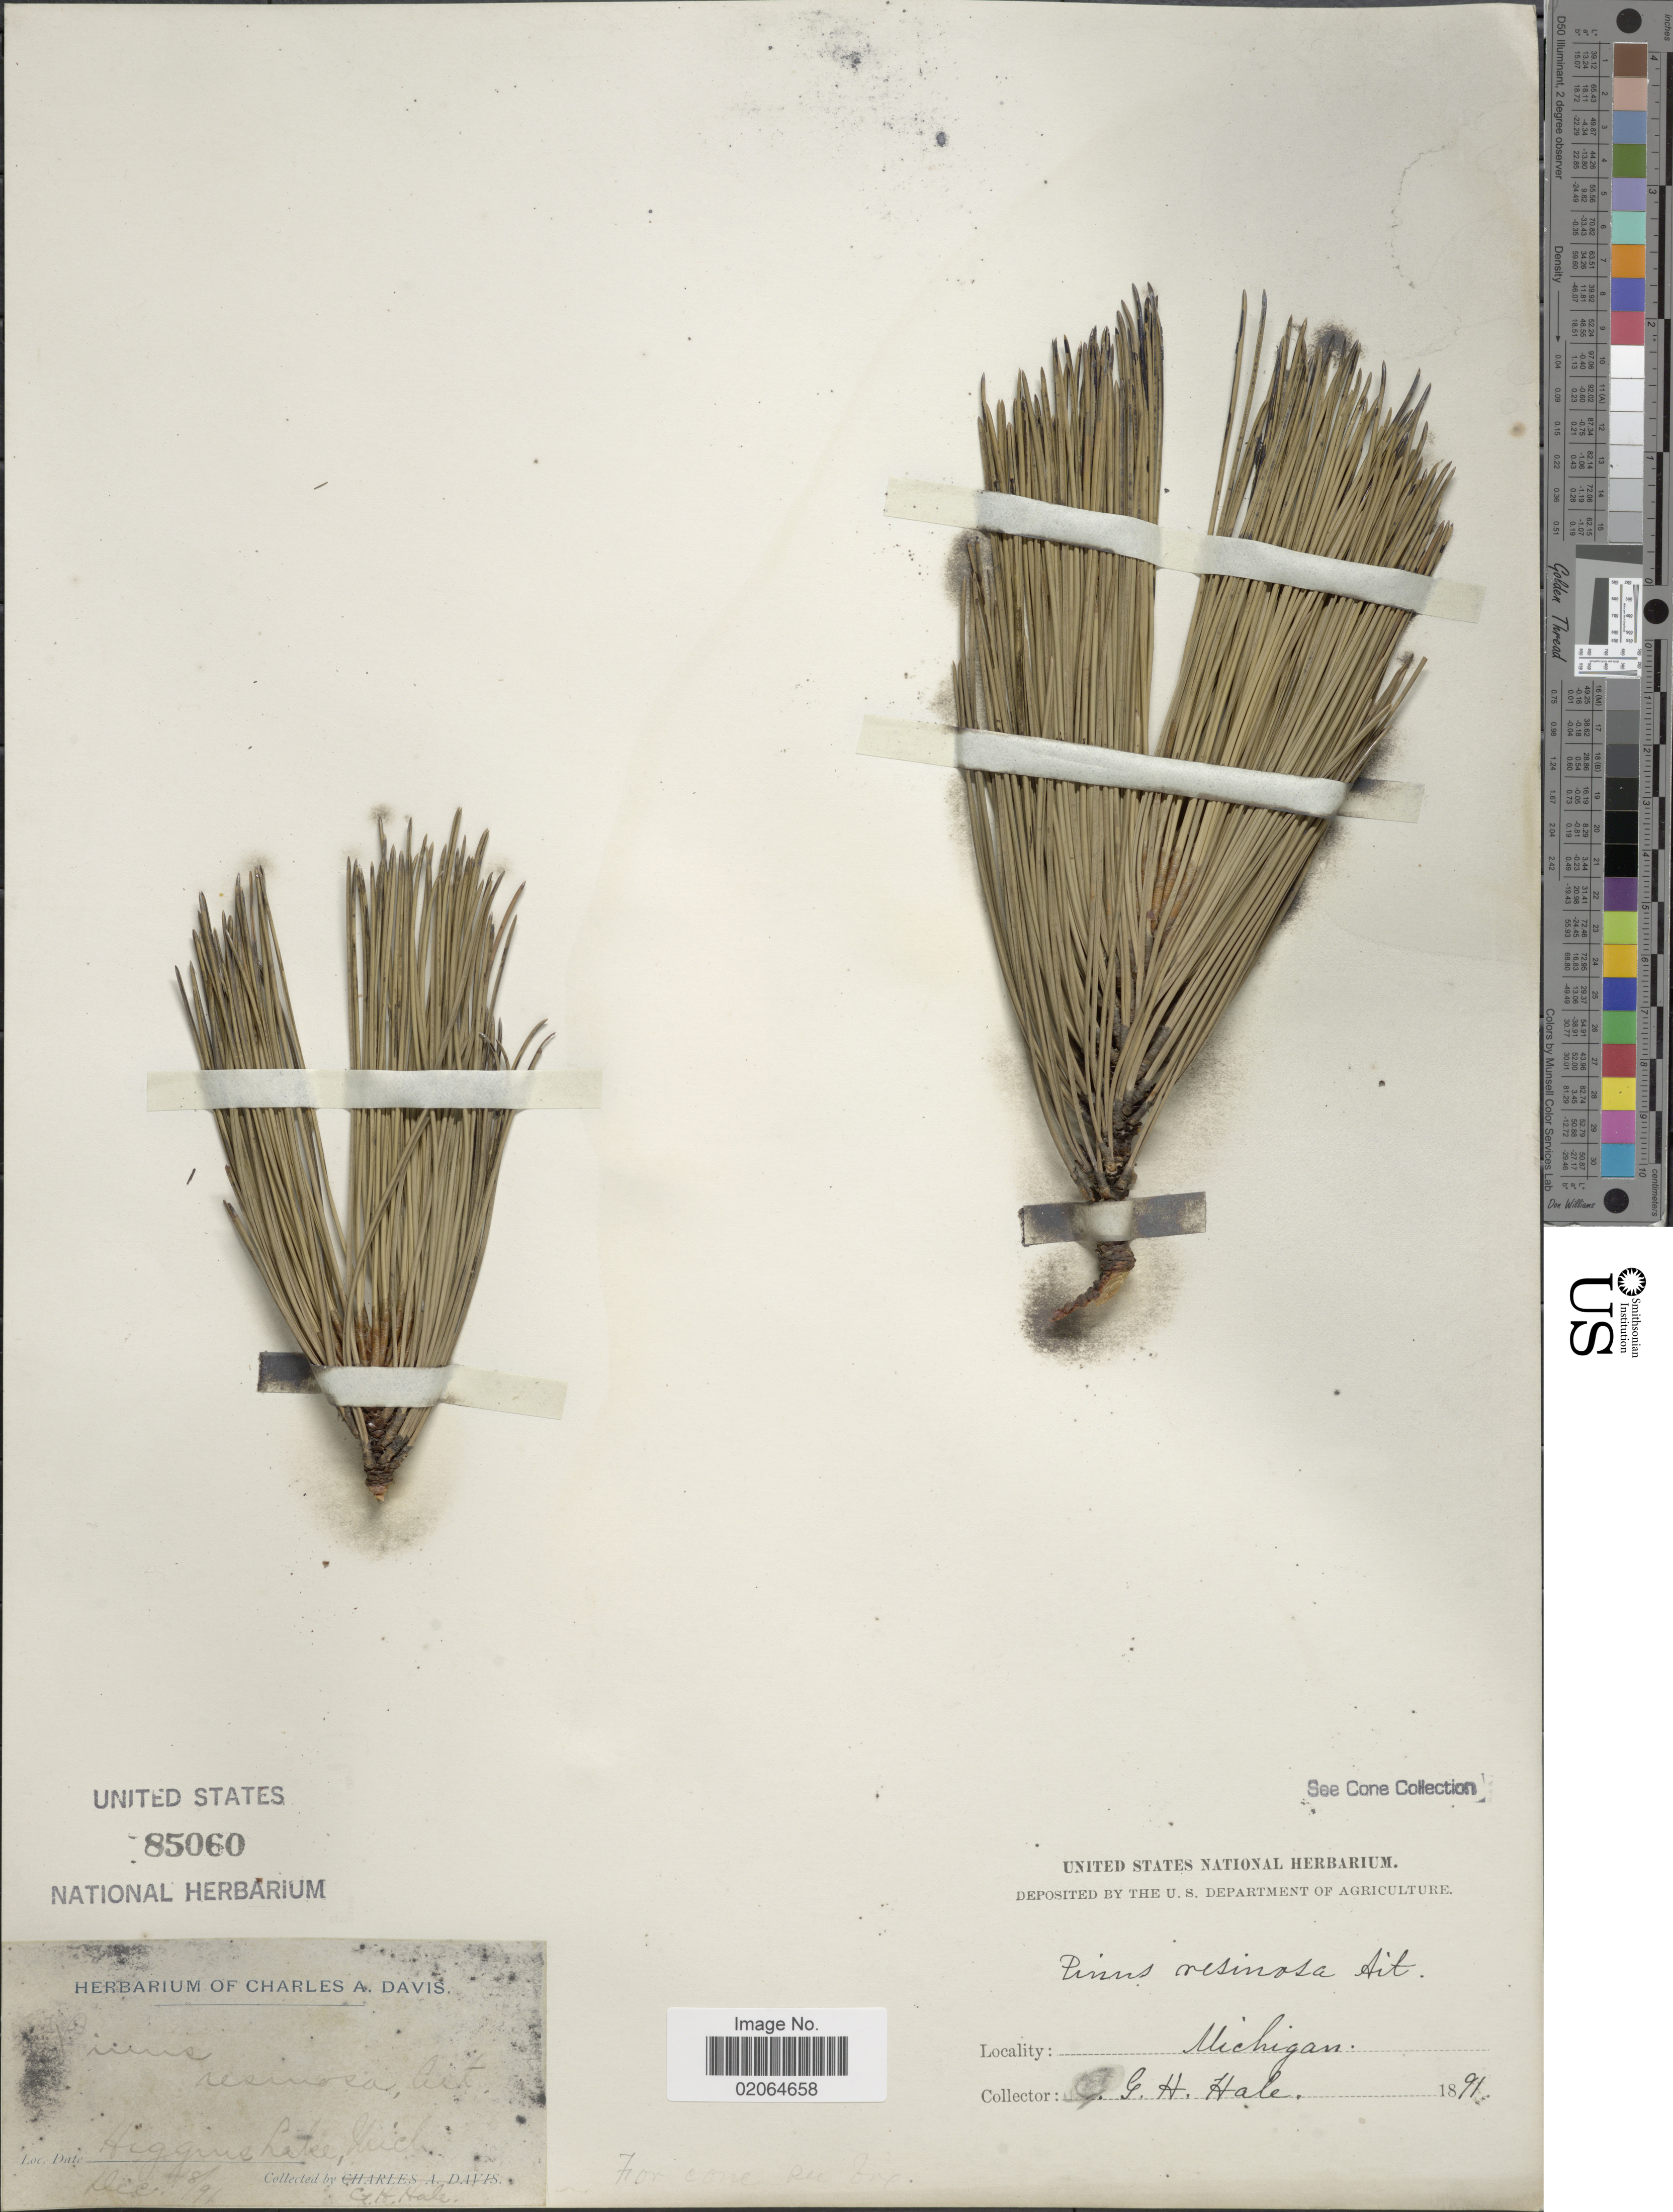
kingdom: Plantae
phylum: Tracheophyta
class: Pinopsida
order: Pinales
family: Pinaceae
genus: Pinus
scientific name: Pinus resinosa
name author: Aiton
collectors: G. Hale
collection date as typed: Transcribed d/m/y: 18/12/91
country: United States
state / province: Michigan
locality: Higgins Lake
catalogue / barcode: US 85060